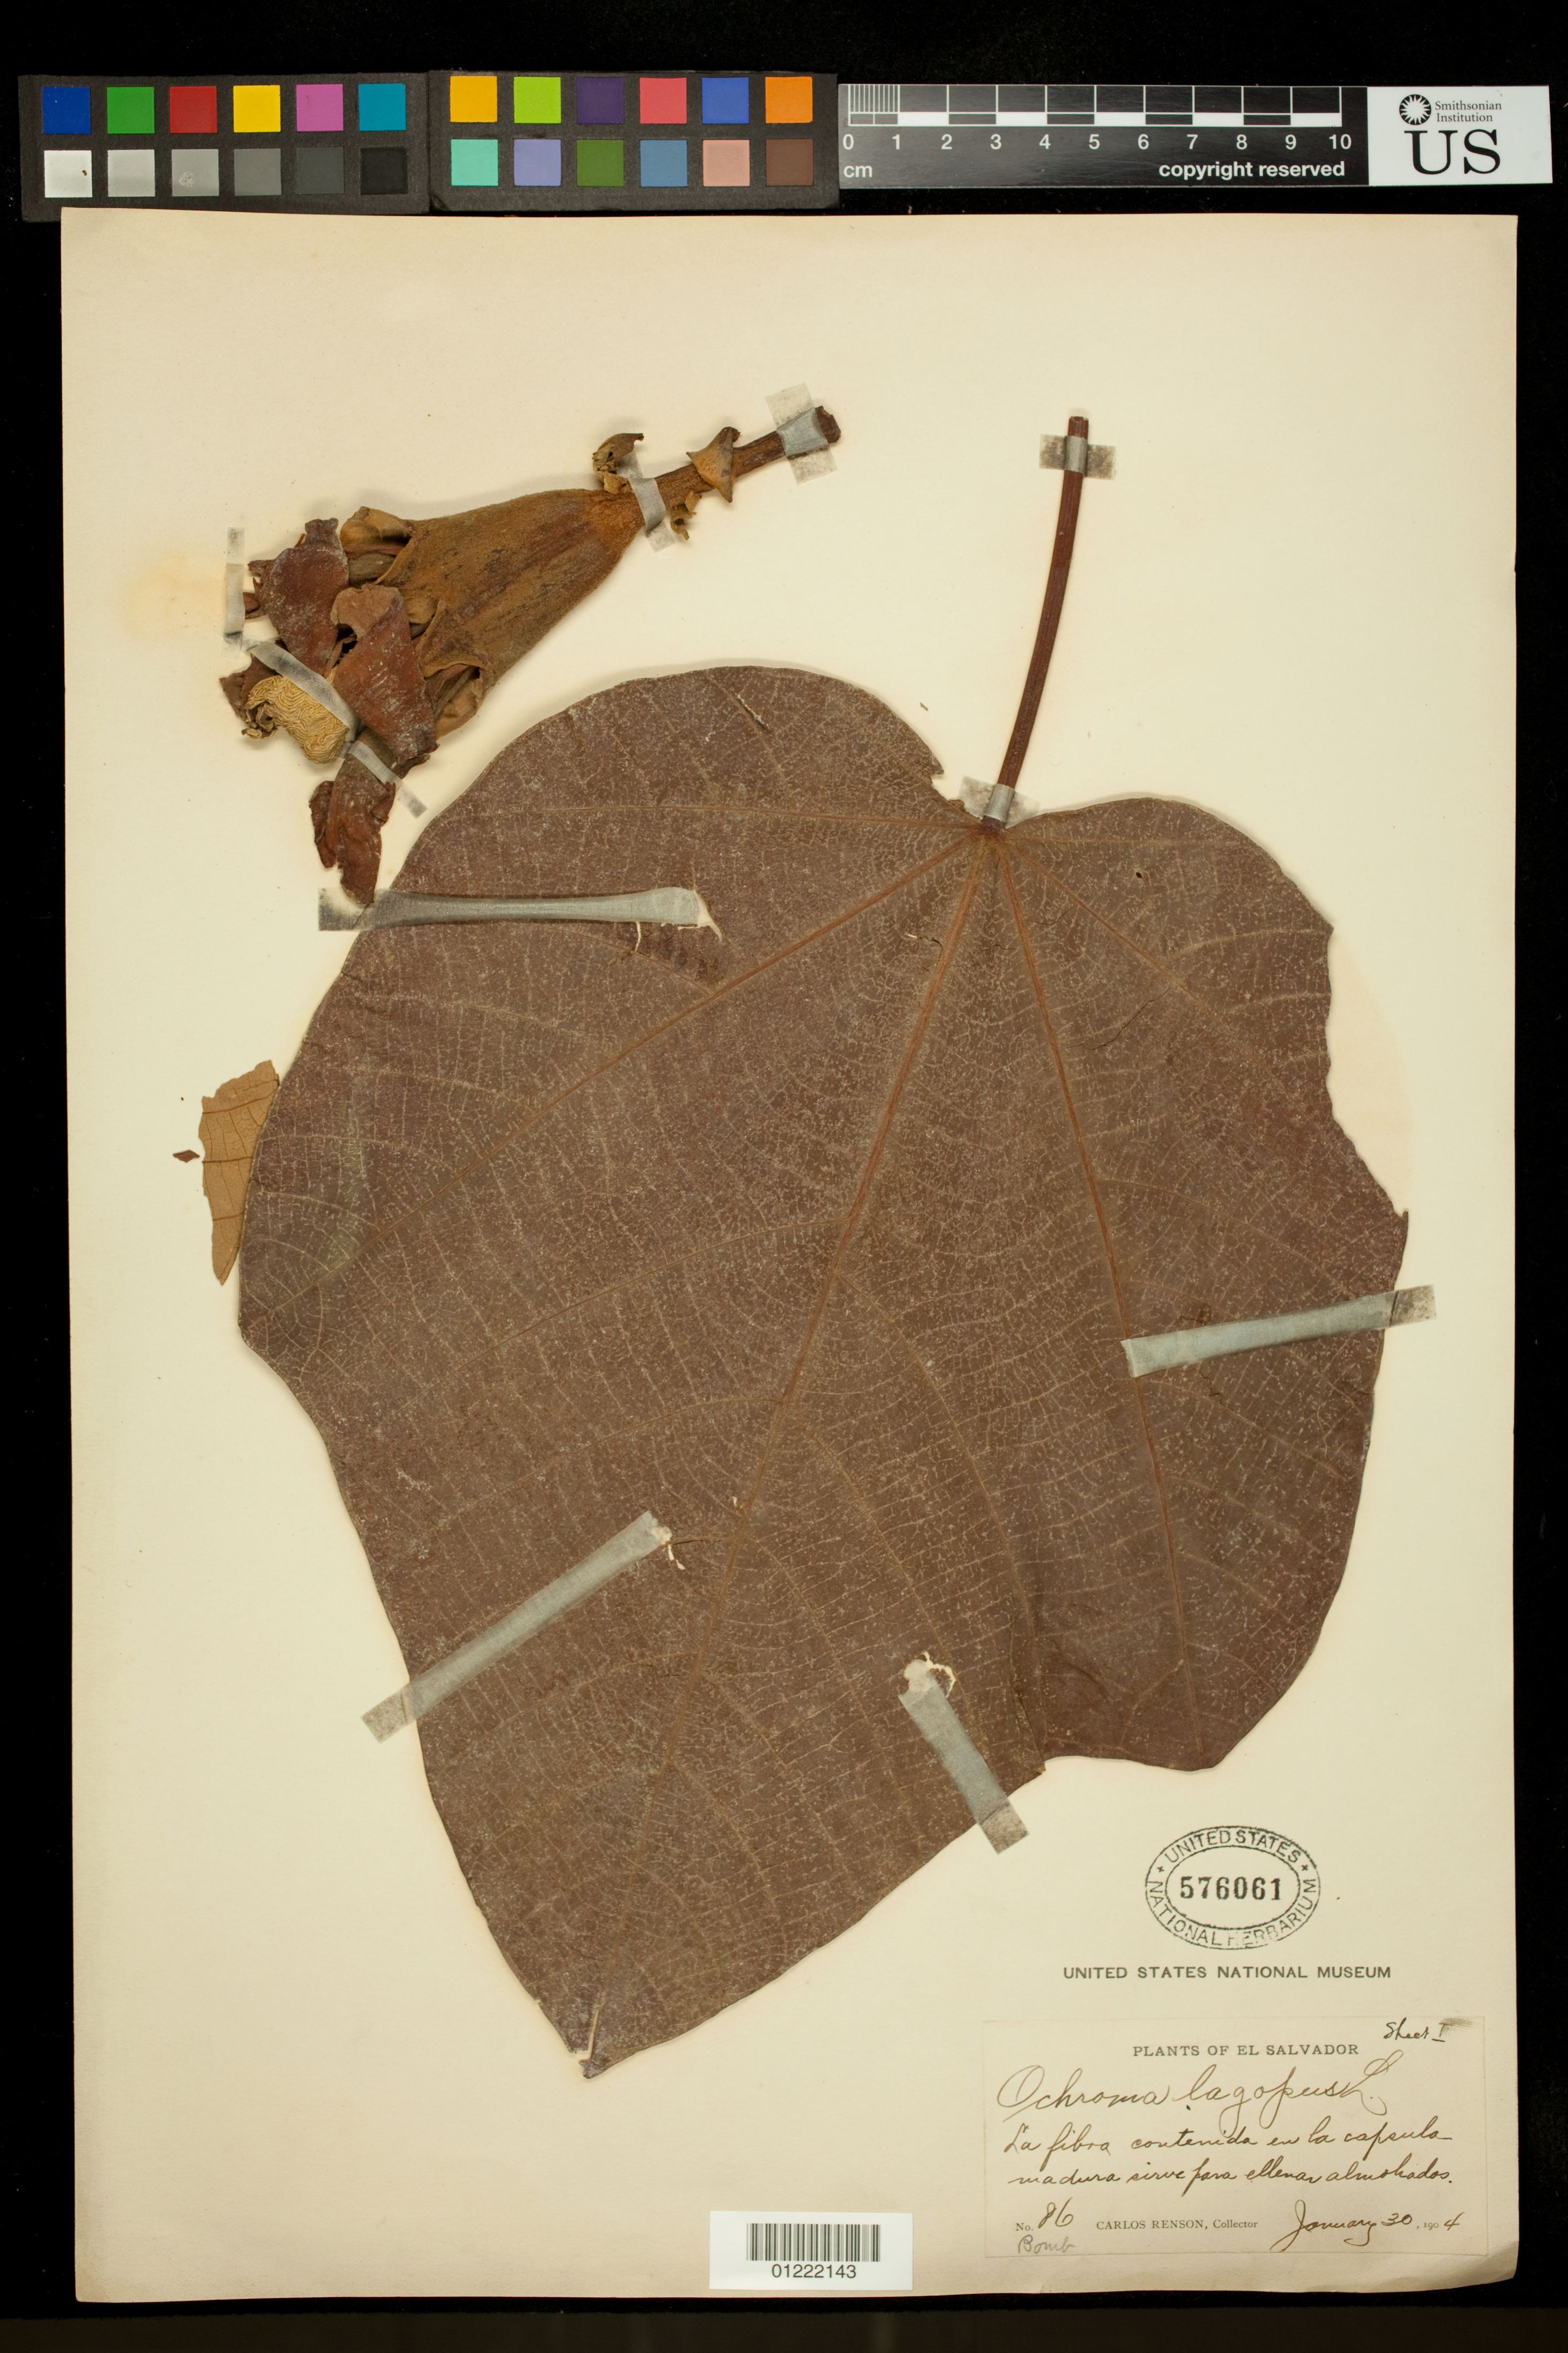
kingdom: Plantae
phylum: Tracheophyta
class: Magnoliopsida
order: Malvales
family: Malvaceae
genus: Ochroma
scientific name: Ochroma pyramidale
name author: (Cav. ex Lam.) Urb.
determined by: Dorr, L. J., (BOT), Smithsonian Institution - National Museum of Natural History (UNITED STATES)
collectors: C. Renson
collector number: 86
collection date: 1904-01-30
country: El Salvador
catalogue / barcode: US 576061